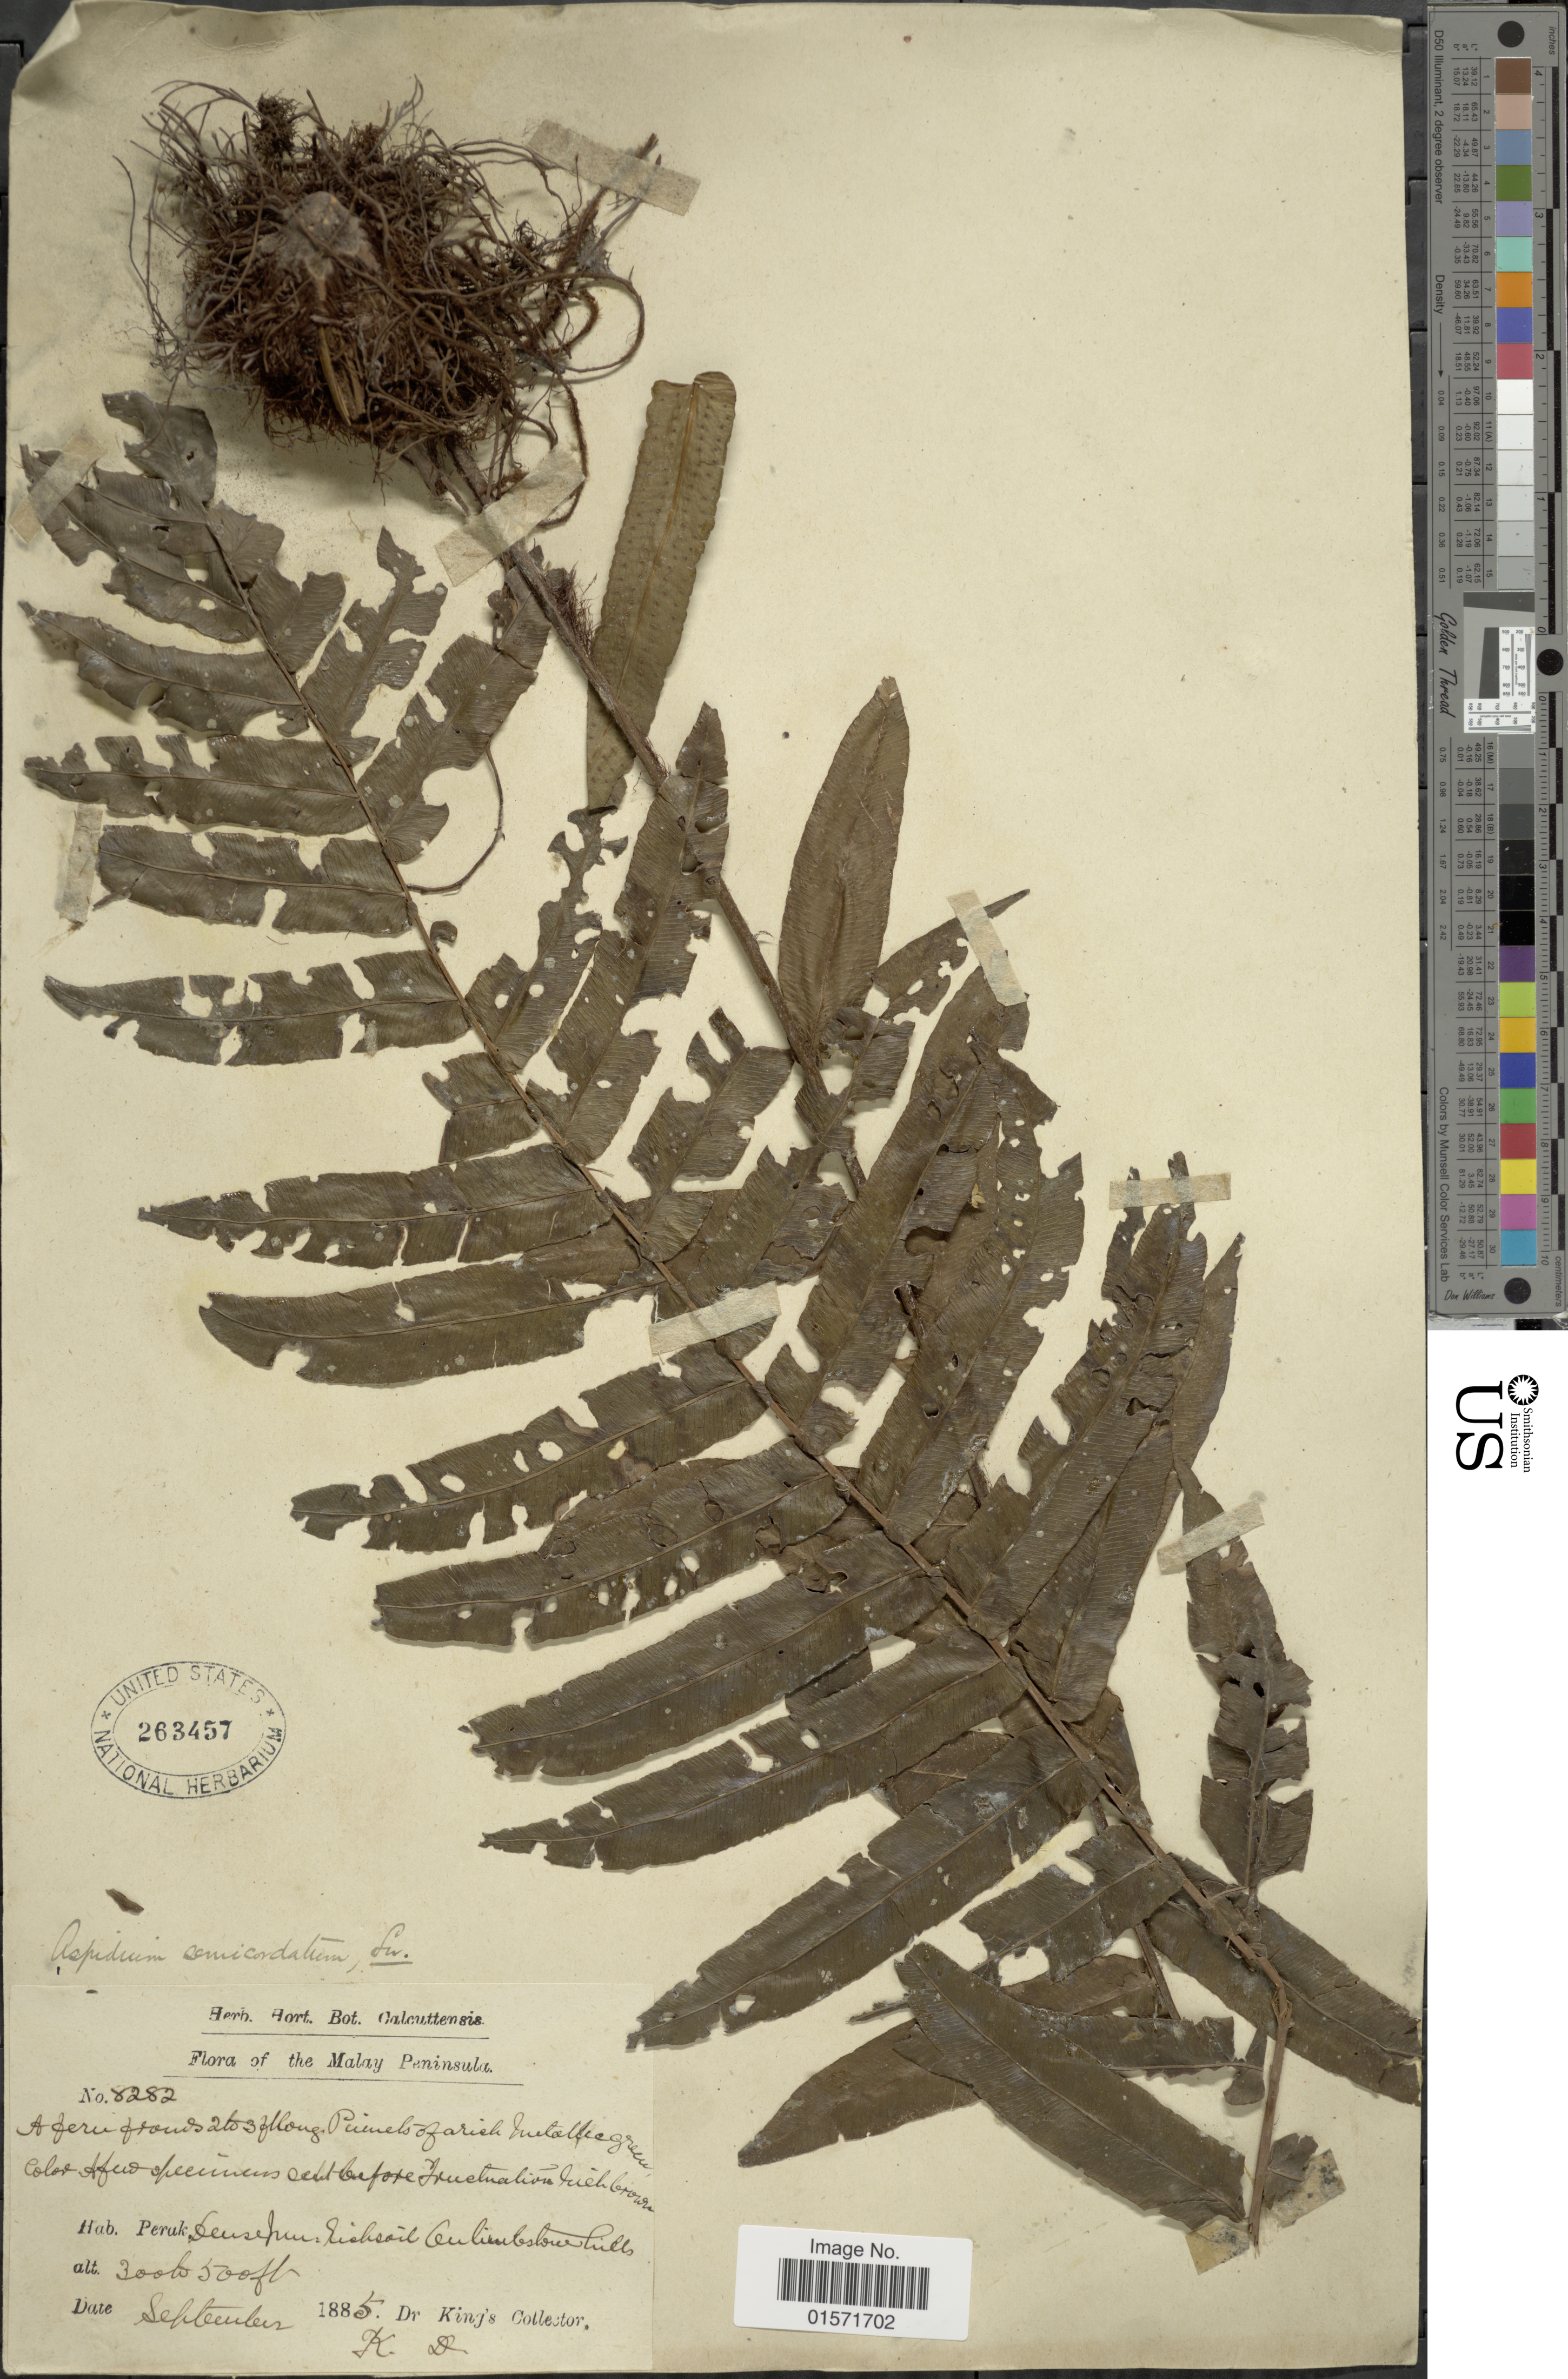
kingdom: Plantae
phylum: Tracheophyta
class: Polypodiopsida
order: Polypodiales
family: Lomariopsidaceae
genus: Cyclopeltis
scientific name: Cyclopeltis crenata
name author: (Fée) C. Chr.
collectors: Dr. King's collector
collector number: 8282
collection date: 1885-09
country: Malaysia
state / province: Perak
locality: Dense jun.:, Rich soil , On limestone hills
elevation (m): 91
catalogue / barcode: US 263457